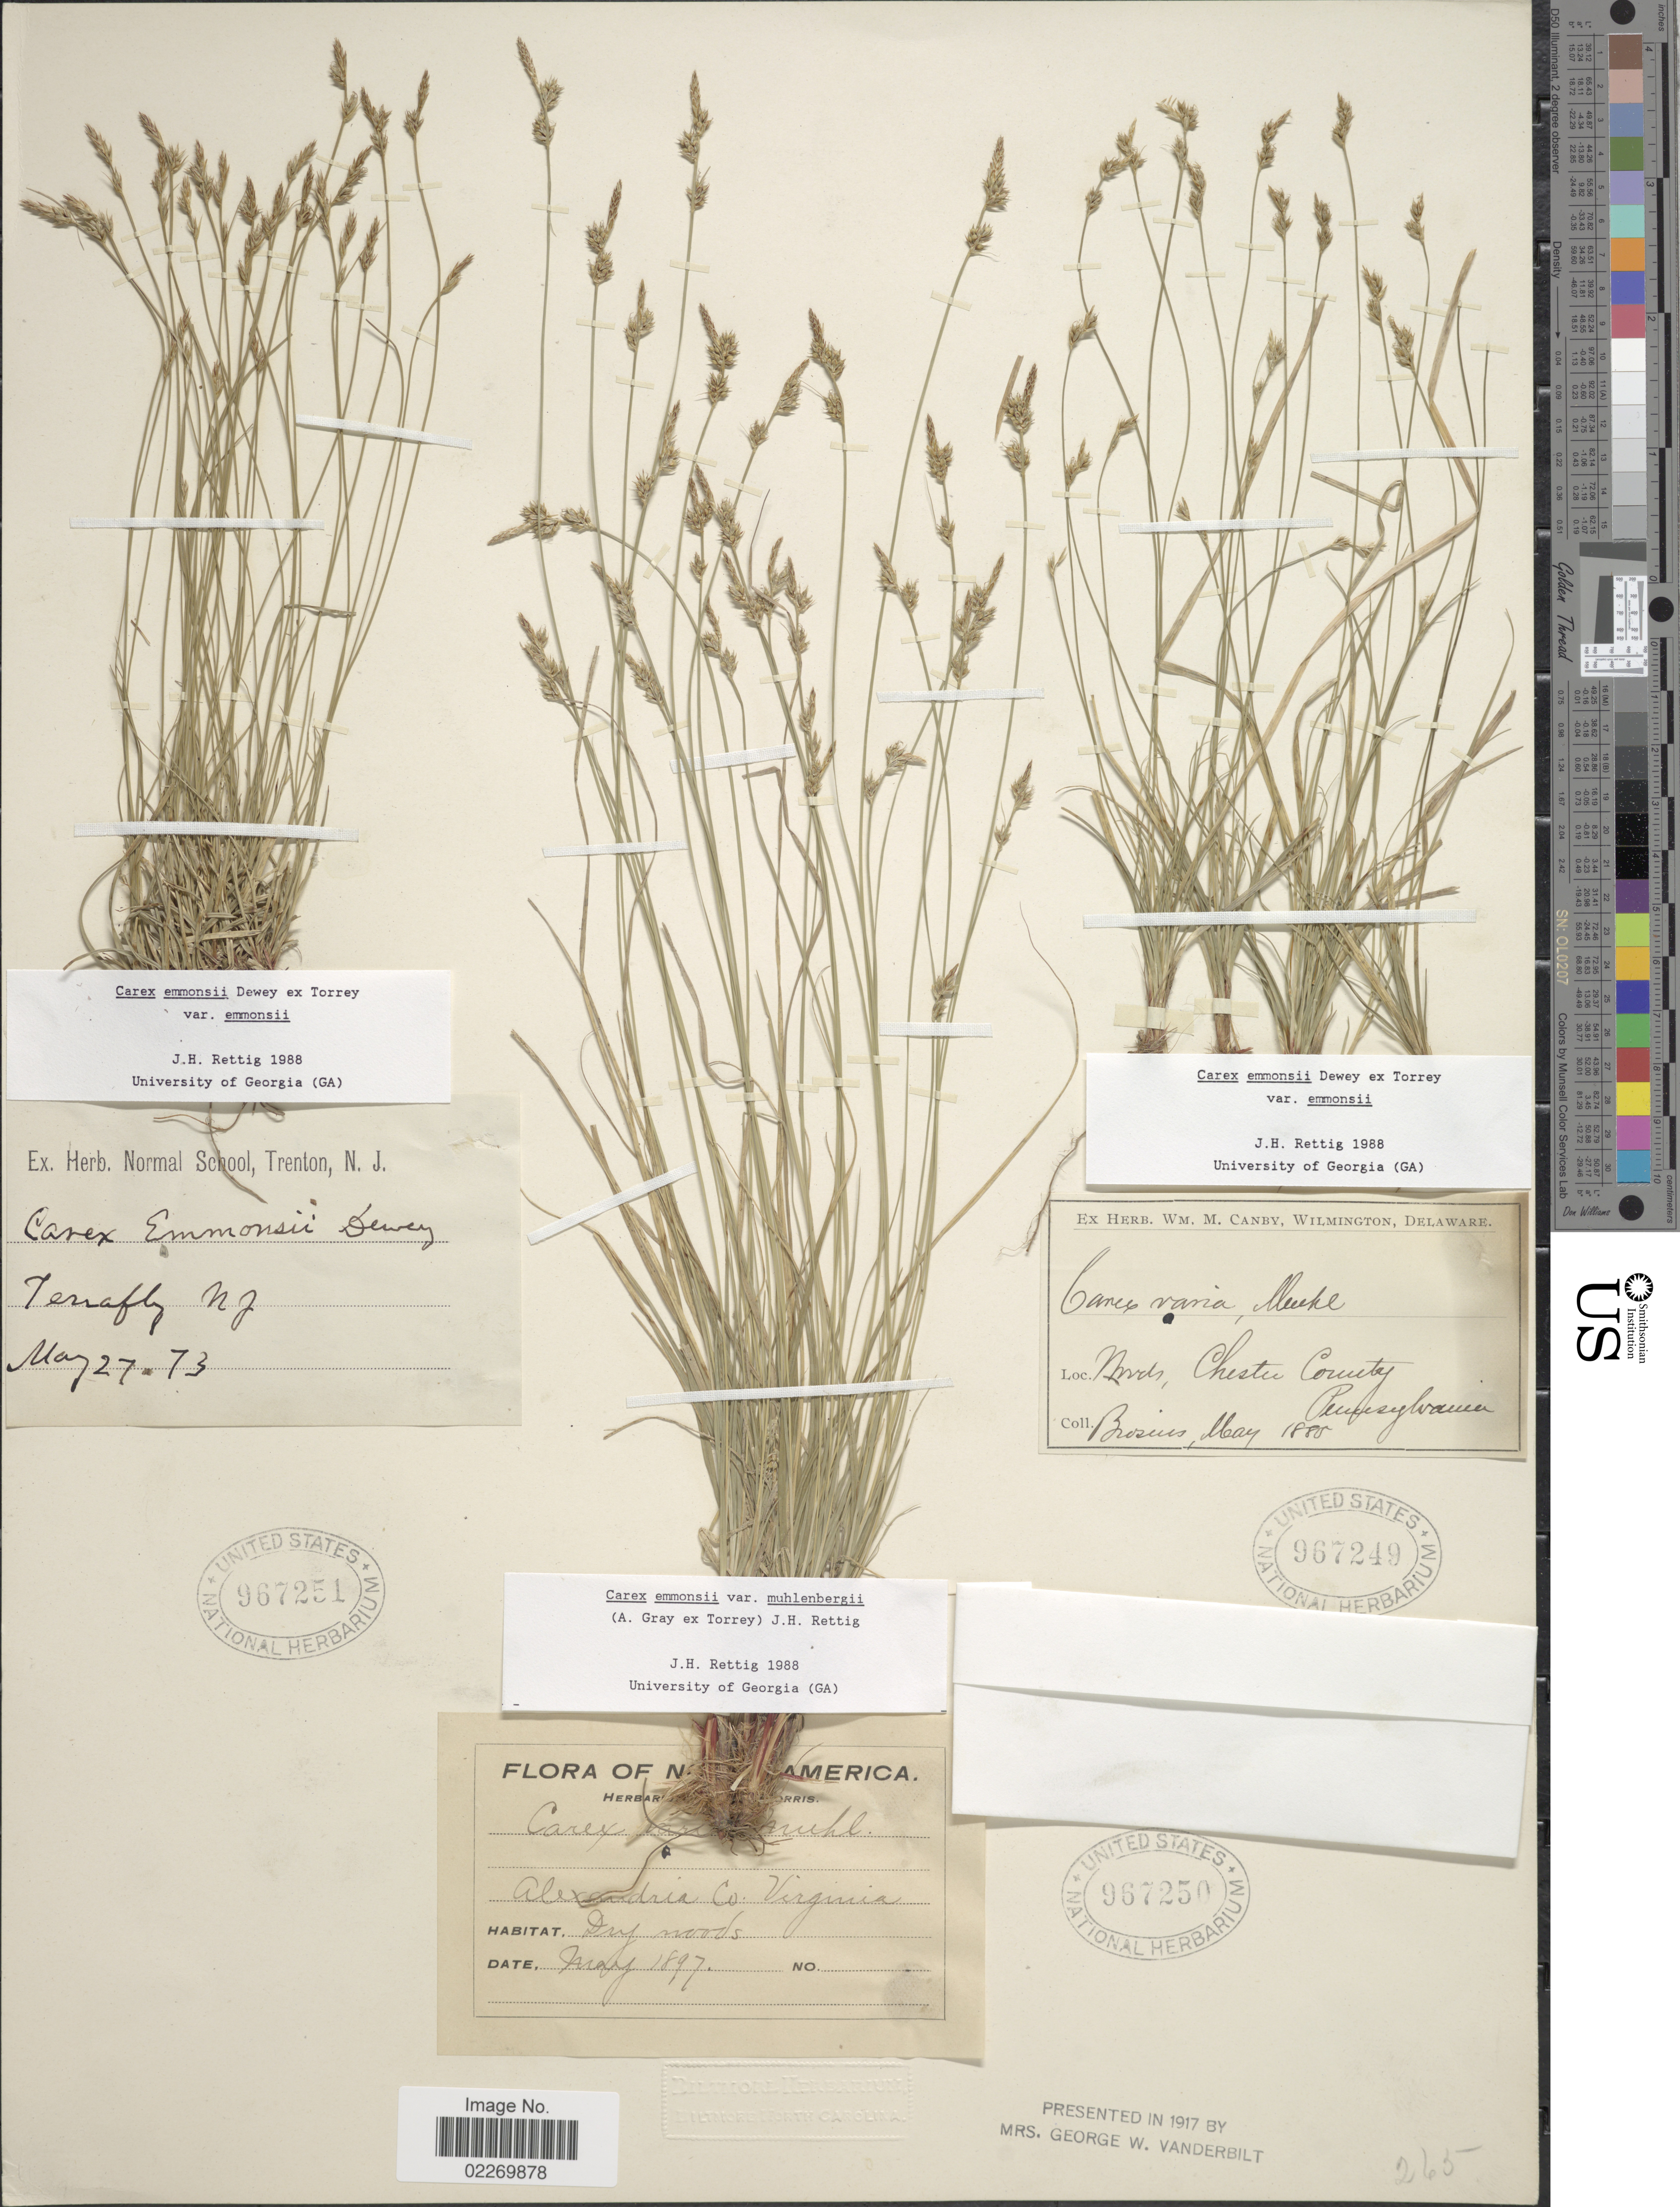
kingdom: Plantae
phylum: Tracheophyta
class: Liliopsida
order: Poales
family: Cyperaceae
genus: Carex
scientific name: Carex emmonsii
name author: Dewey ex Torr.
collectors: Brosius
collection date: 1885-05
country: United States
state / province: Pennsylvania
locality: Woods, Chester County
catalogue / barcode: US 967249-3